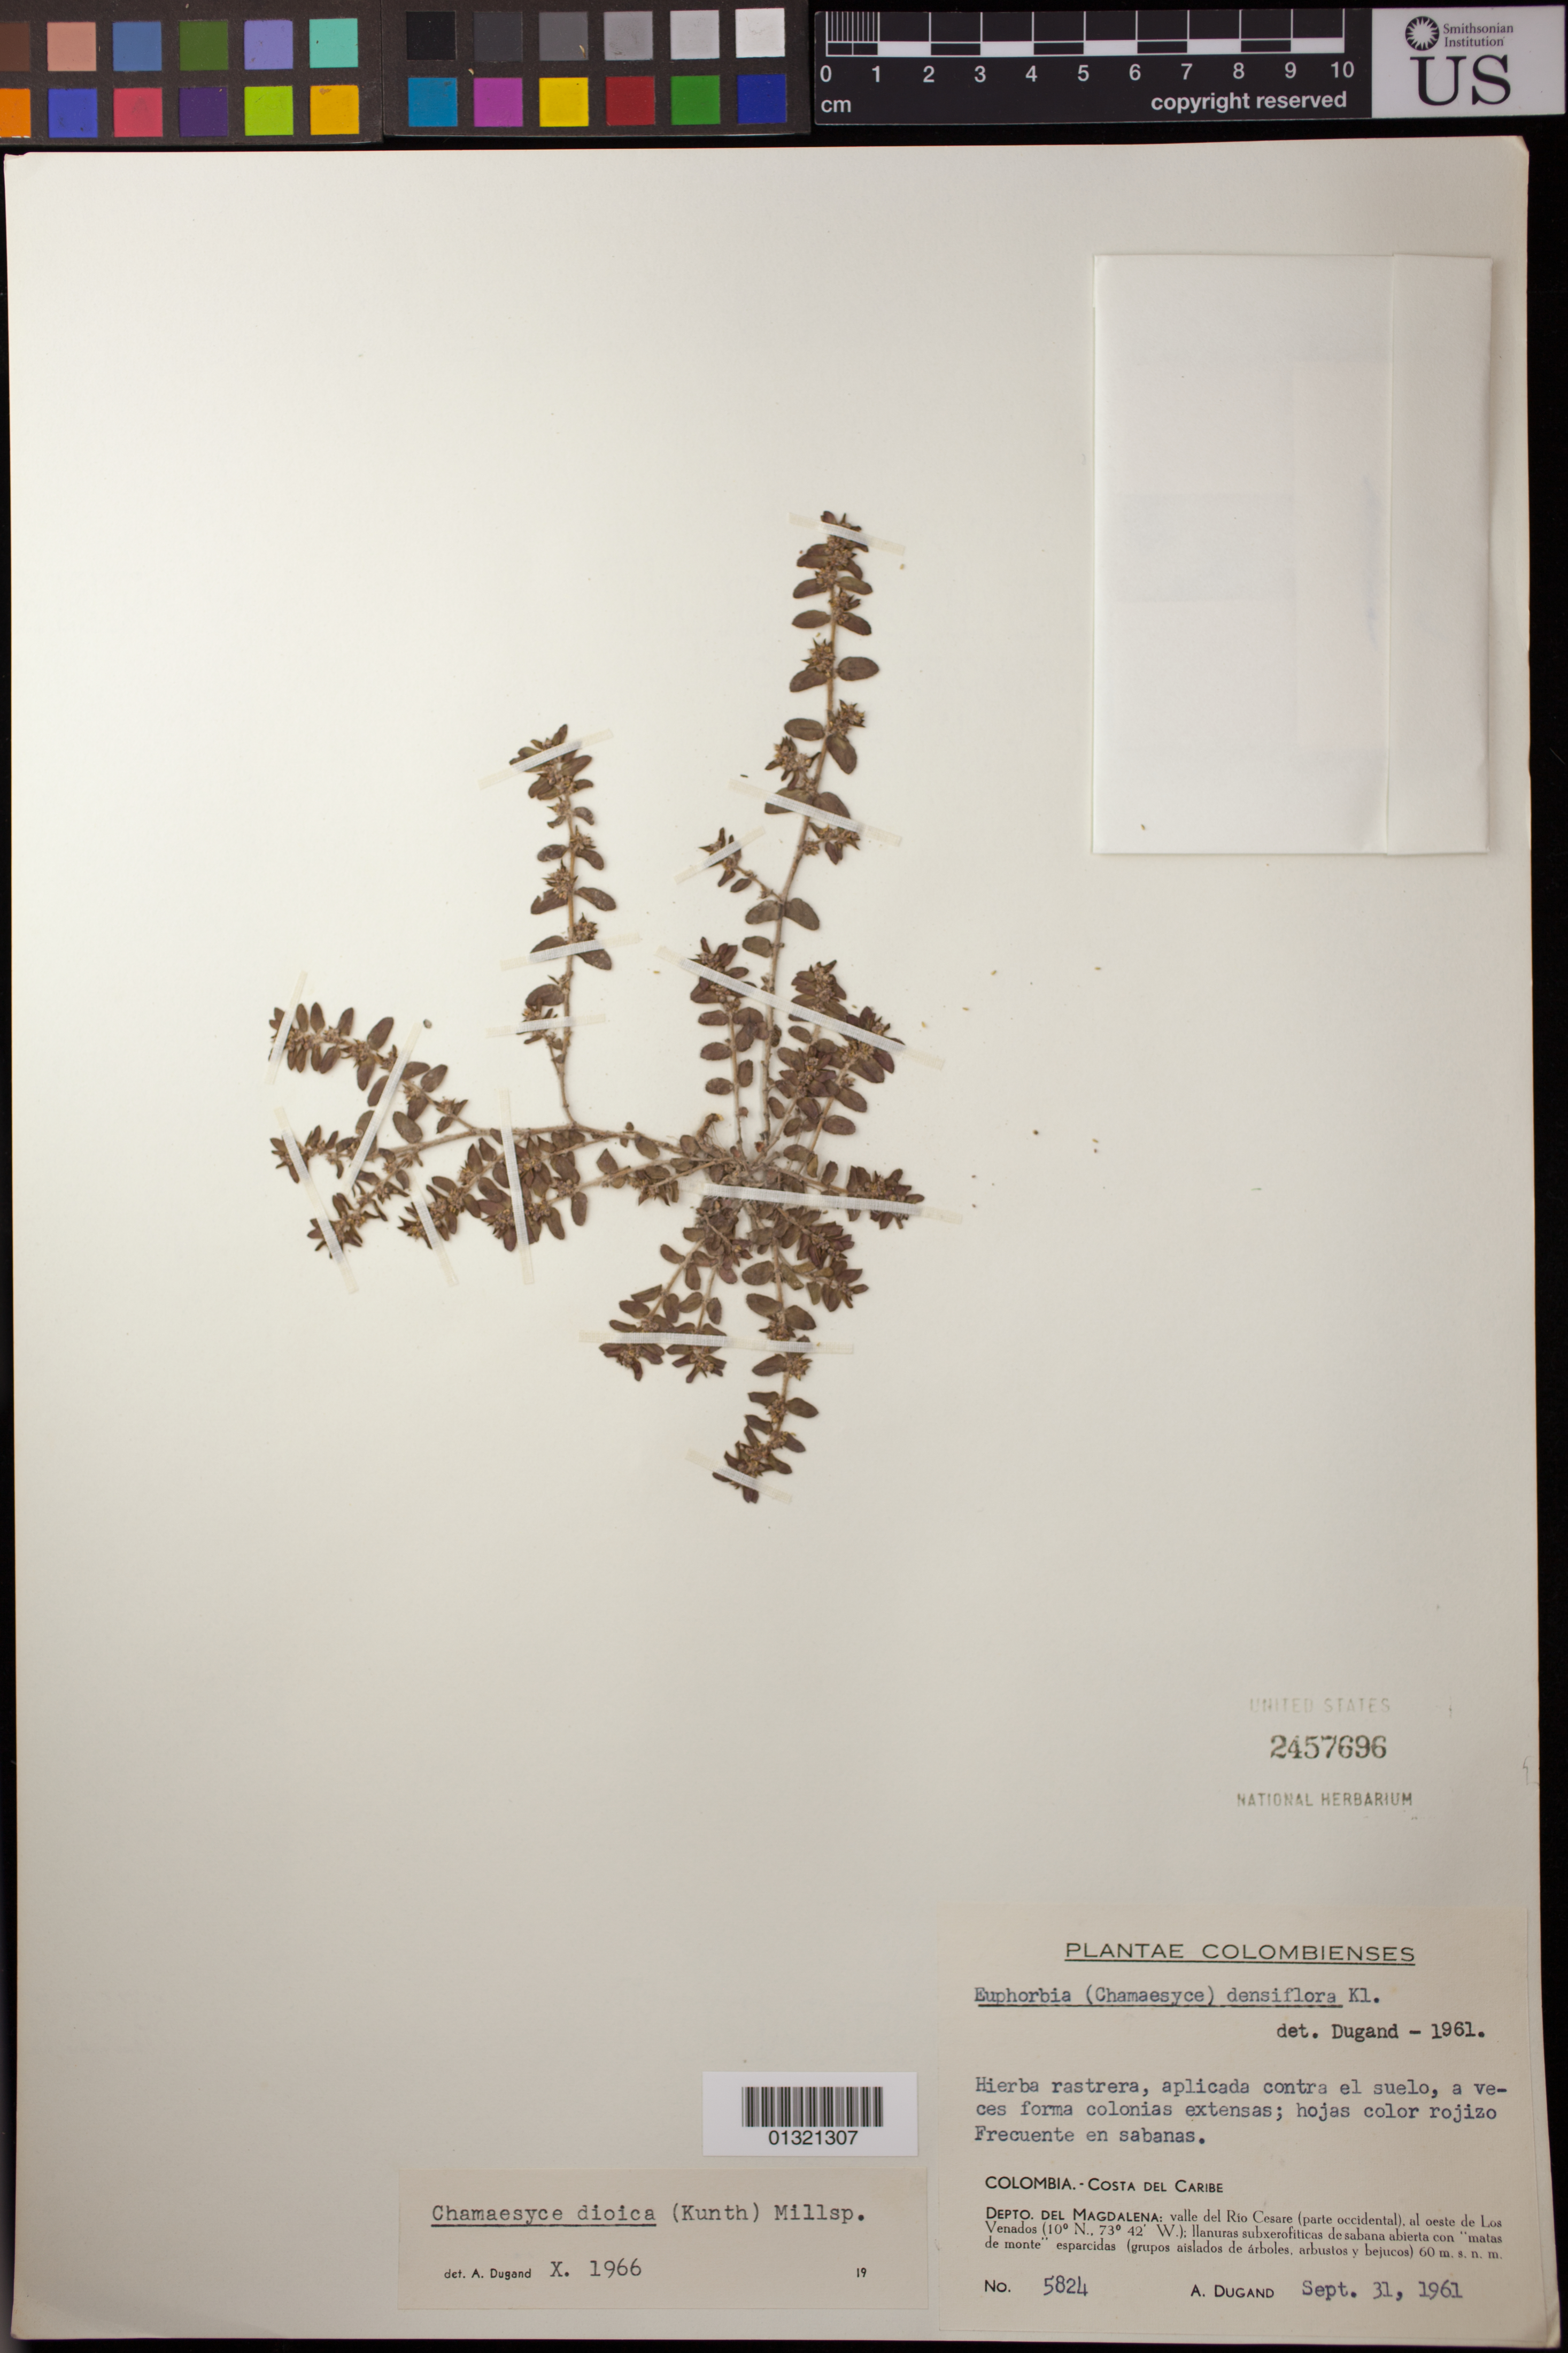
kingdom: Plantae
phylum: Tracheophyta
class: Magnoliopsida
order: Malpighiales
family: Euphorbiaceae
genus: Euphorbia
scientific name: Euphorbia dioeca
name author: Kunth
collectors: A. Dugand G.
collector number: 5824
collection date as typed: Sept. 31, 1961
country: Colombia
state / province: Magdalena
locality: valle del Rio Cesare (parte occidental), al oeste de Los Venados.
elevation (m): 60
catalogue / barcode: US 2457696